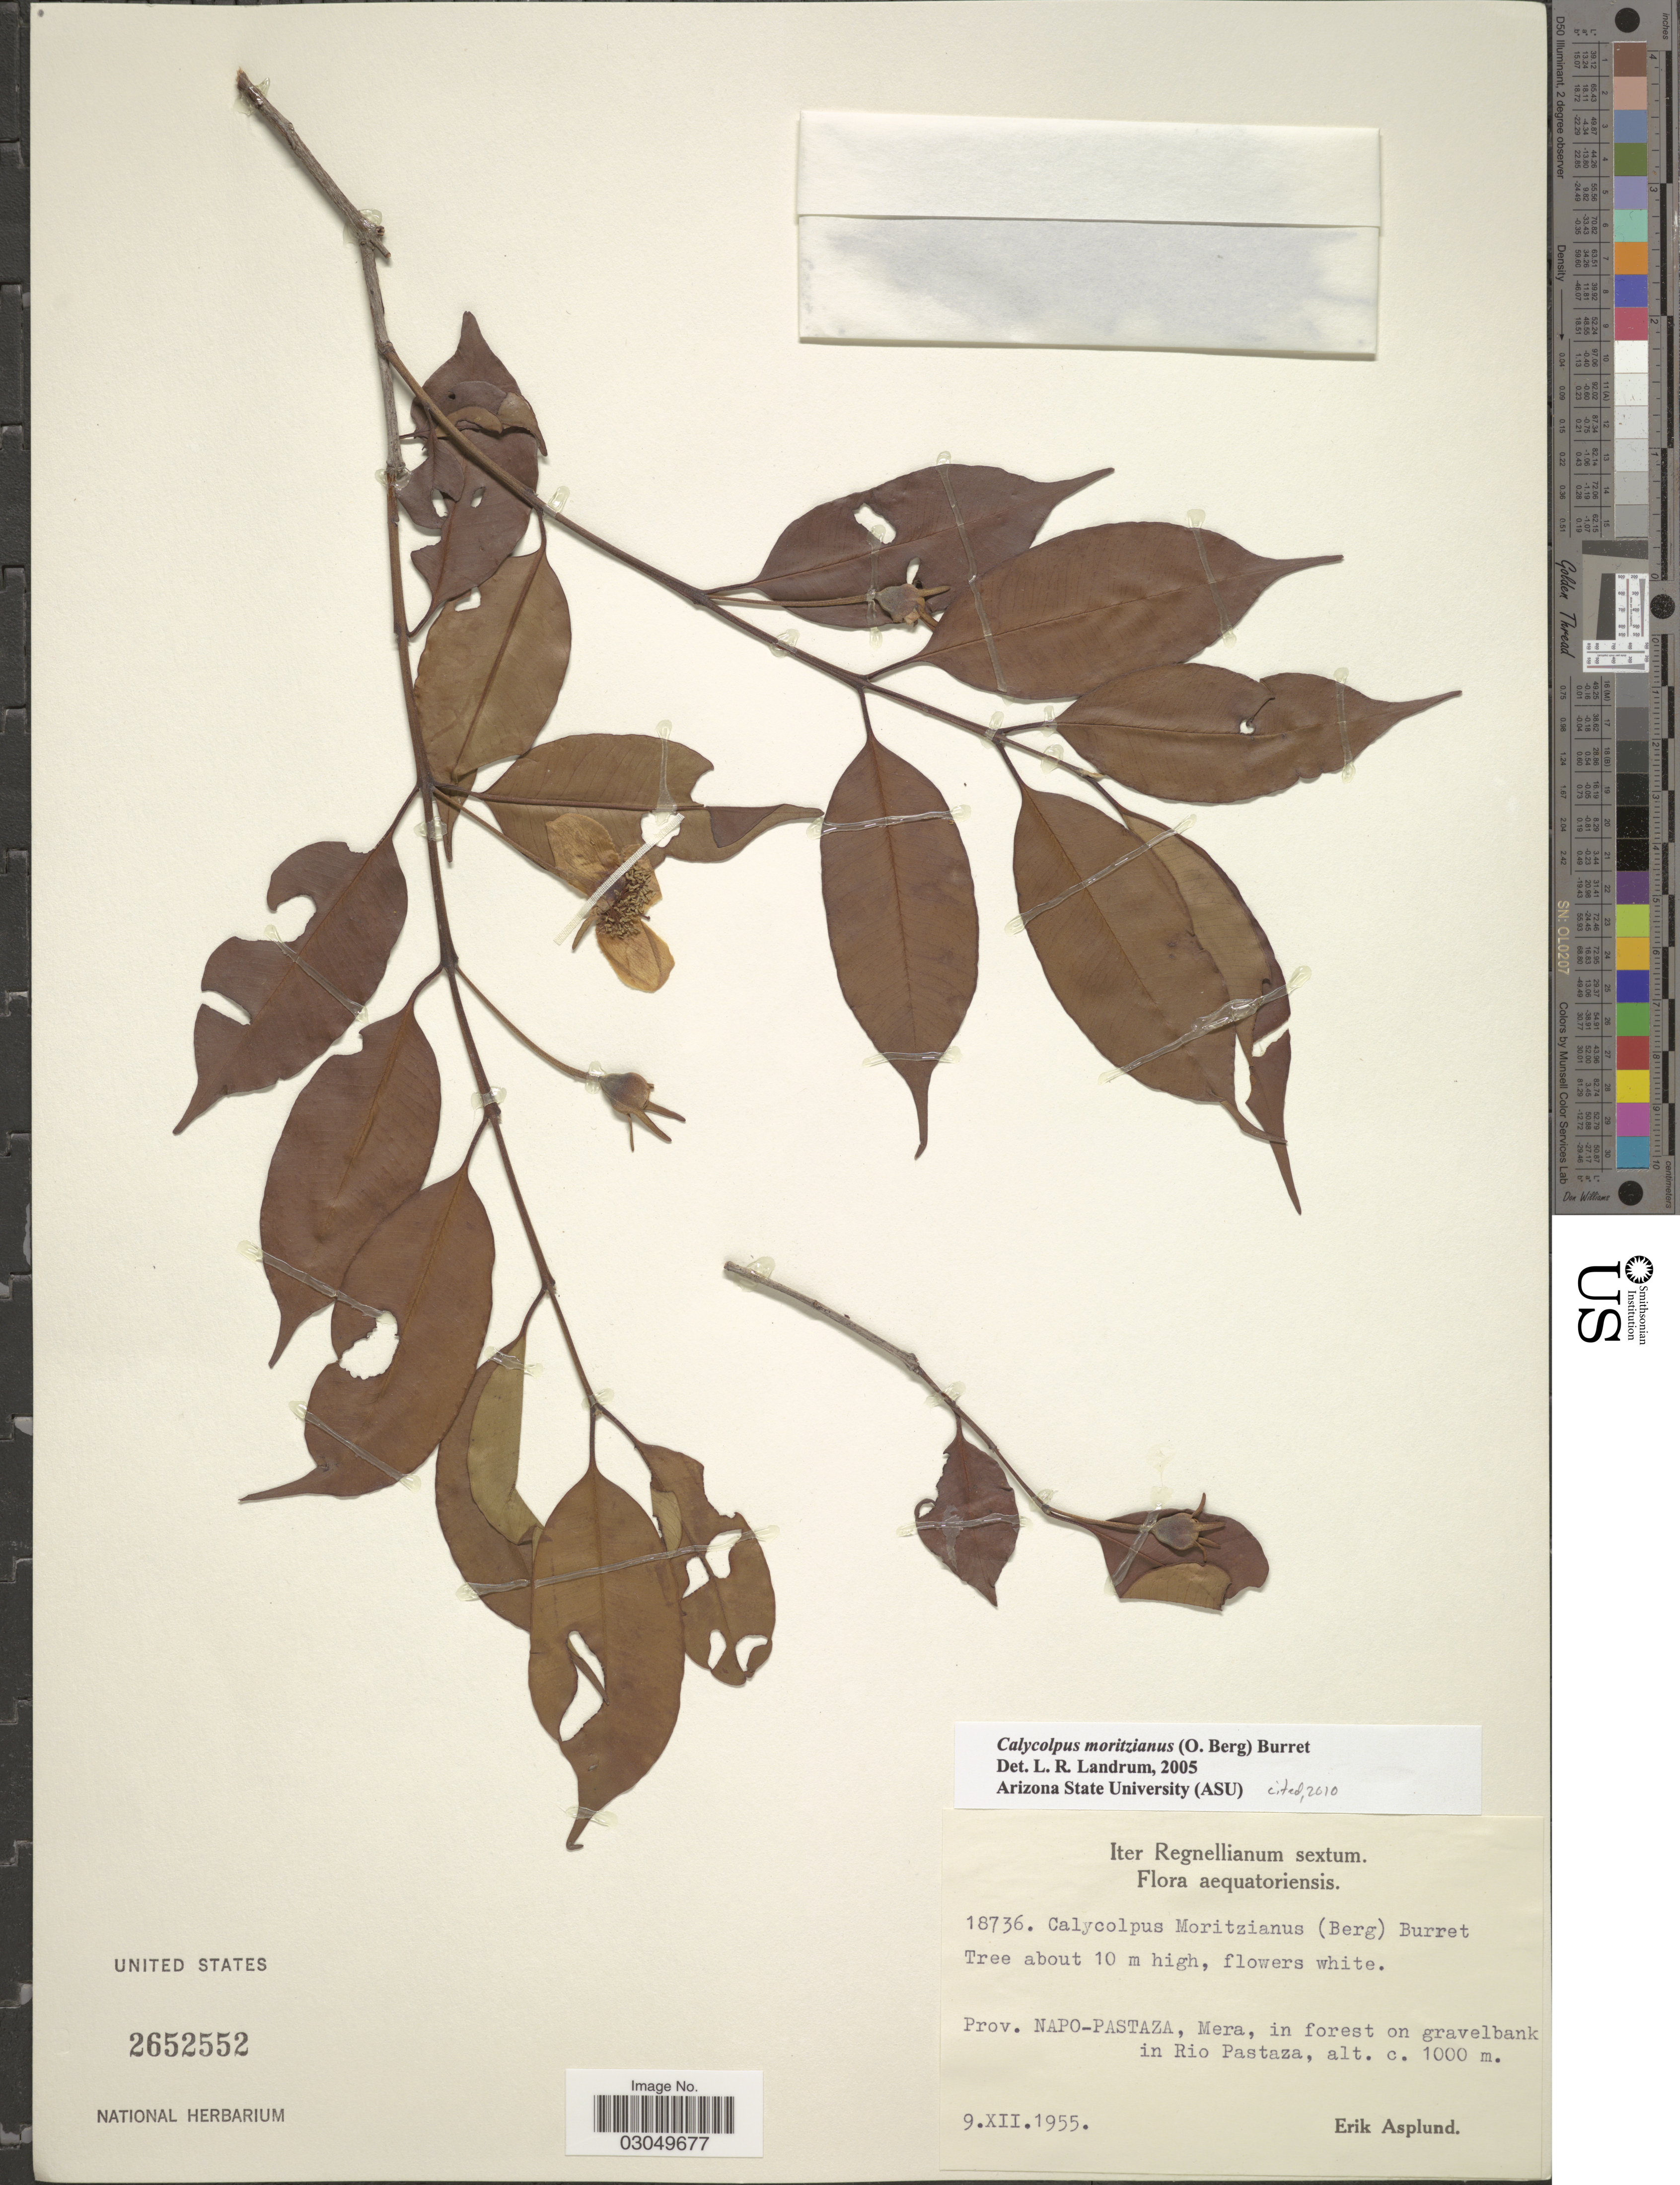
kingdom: Plantae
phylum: Tracheophyta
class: Magnoliopsida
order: Myrtales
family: Myrtaceae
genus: Calycolpus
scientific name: Calycolpus moritzianus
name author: (O. Berg) Burret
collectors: E. Asplund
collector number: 18736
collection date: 1955-12-09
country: Ecuador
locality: Prov. Napo-Pastaza, Mera, in forest on gravelbank in Rio Pastaza.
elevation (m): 1000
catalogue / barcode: US 2652552